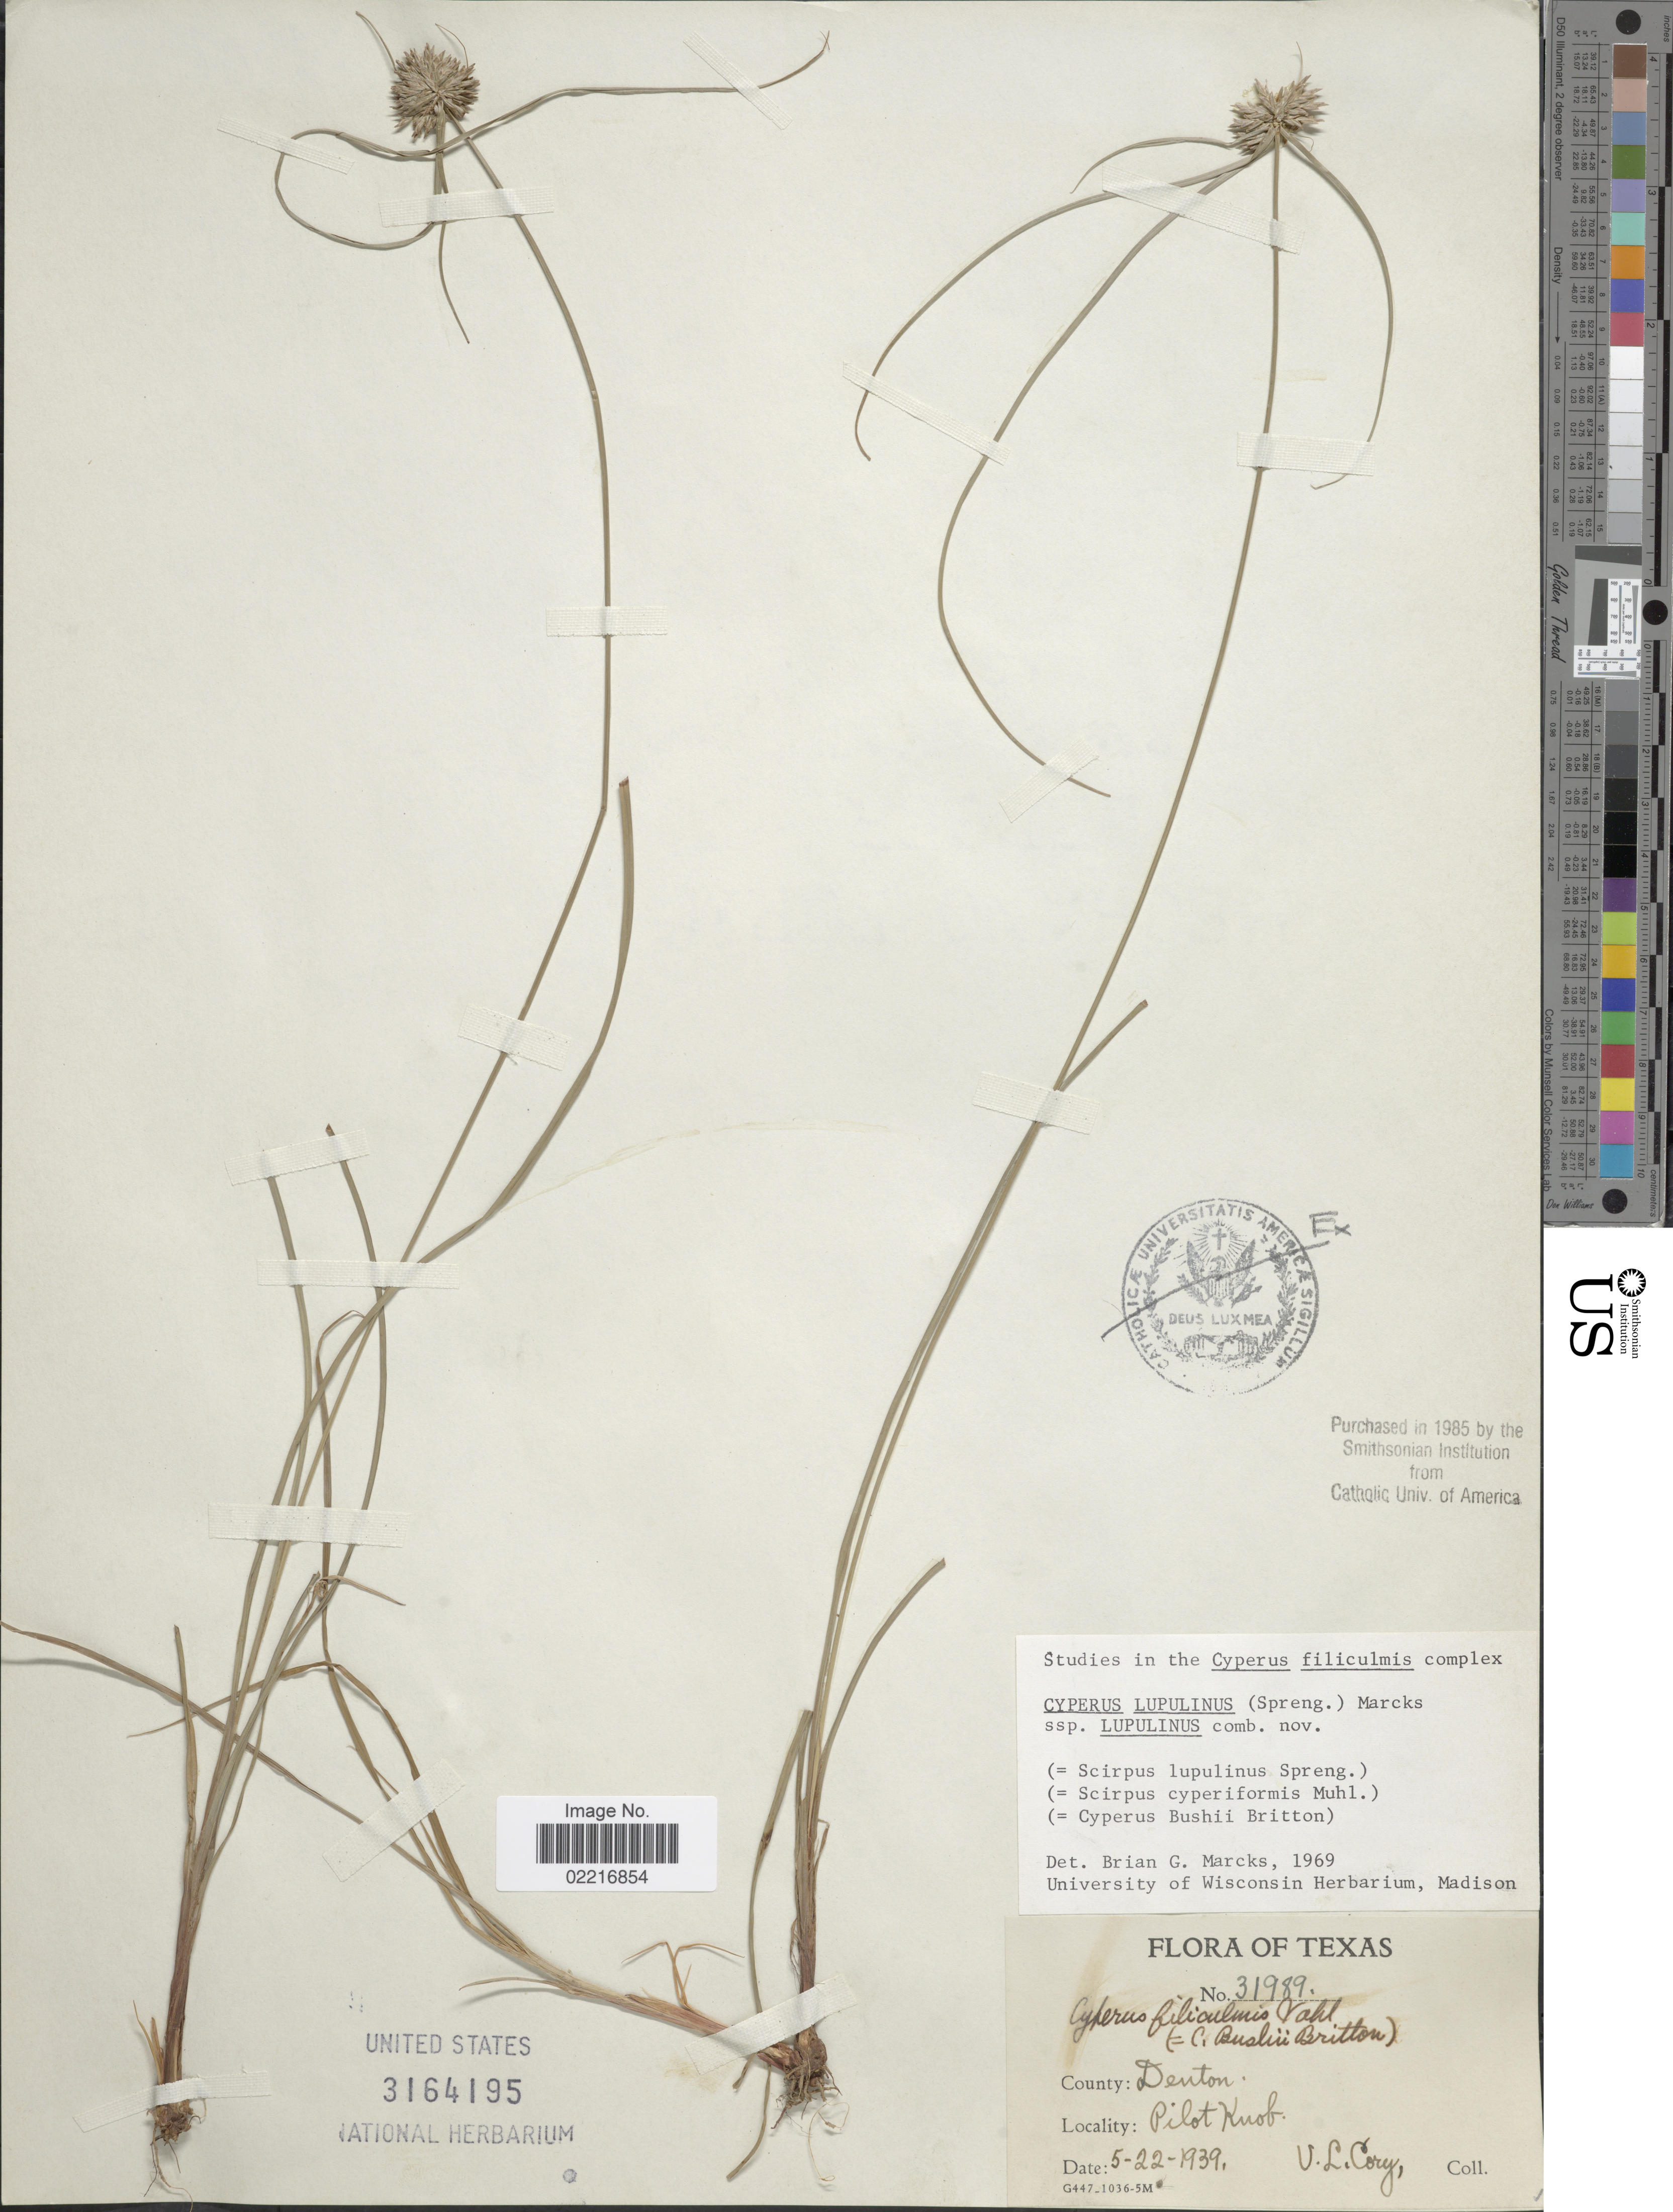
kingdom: Plantae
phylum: Tracheophyta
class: Liliopsida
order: Poales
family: Cyperaceae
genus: Cyperus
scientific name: Cyperus lupulinus subsp. lupulinus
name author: (Spreng.) Marcks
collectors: V. Cory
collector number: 31989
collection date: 1939-05-22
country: United States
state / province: Texas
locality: County Denton, Pilot Knob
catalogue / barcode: US 3164195